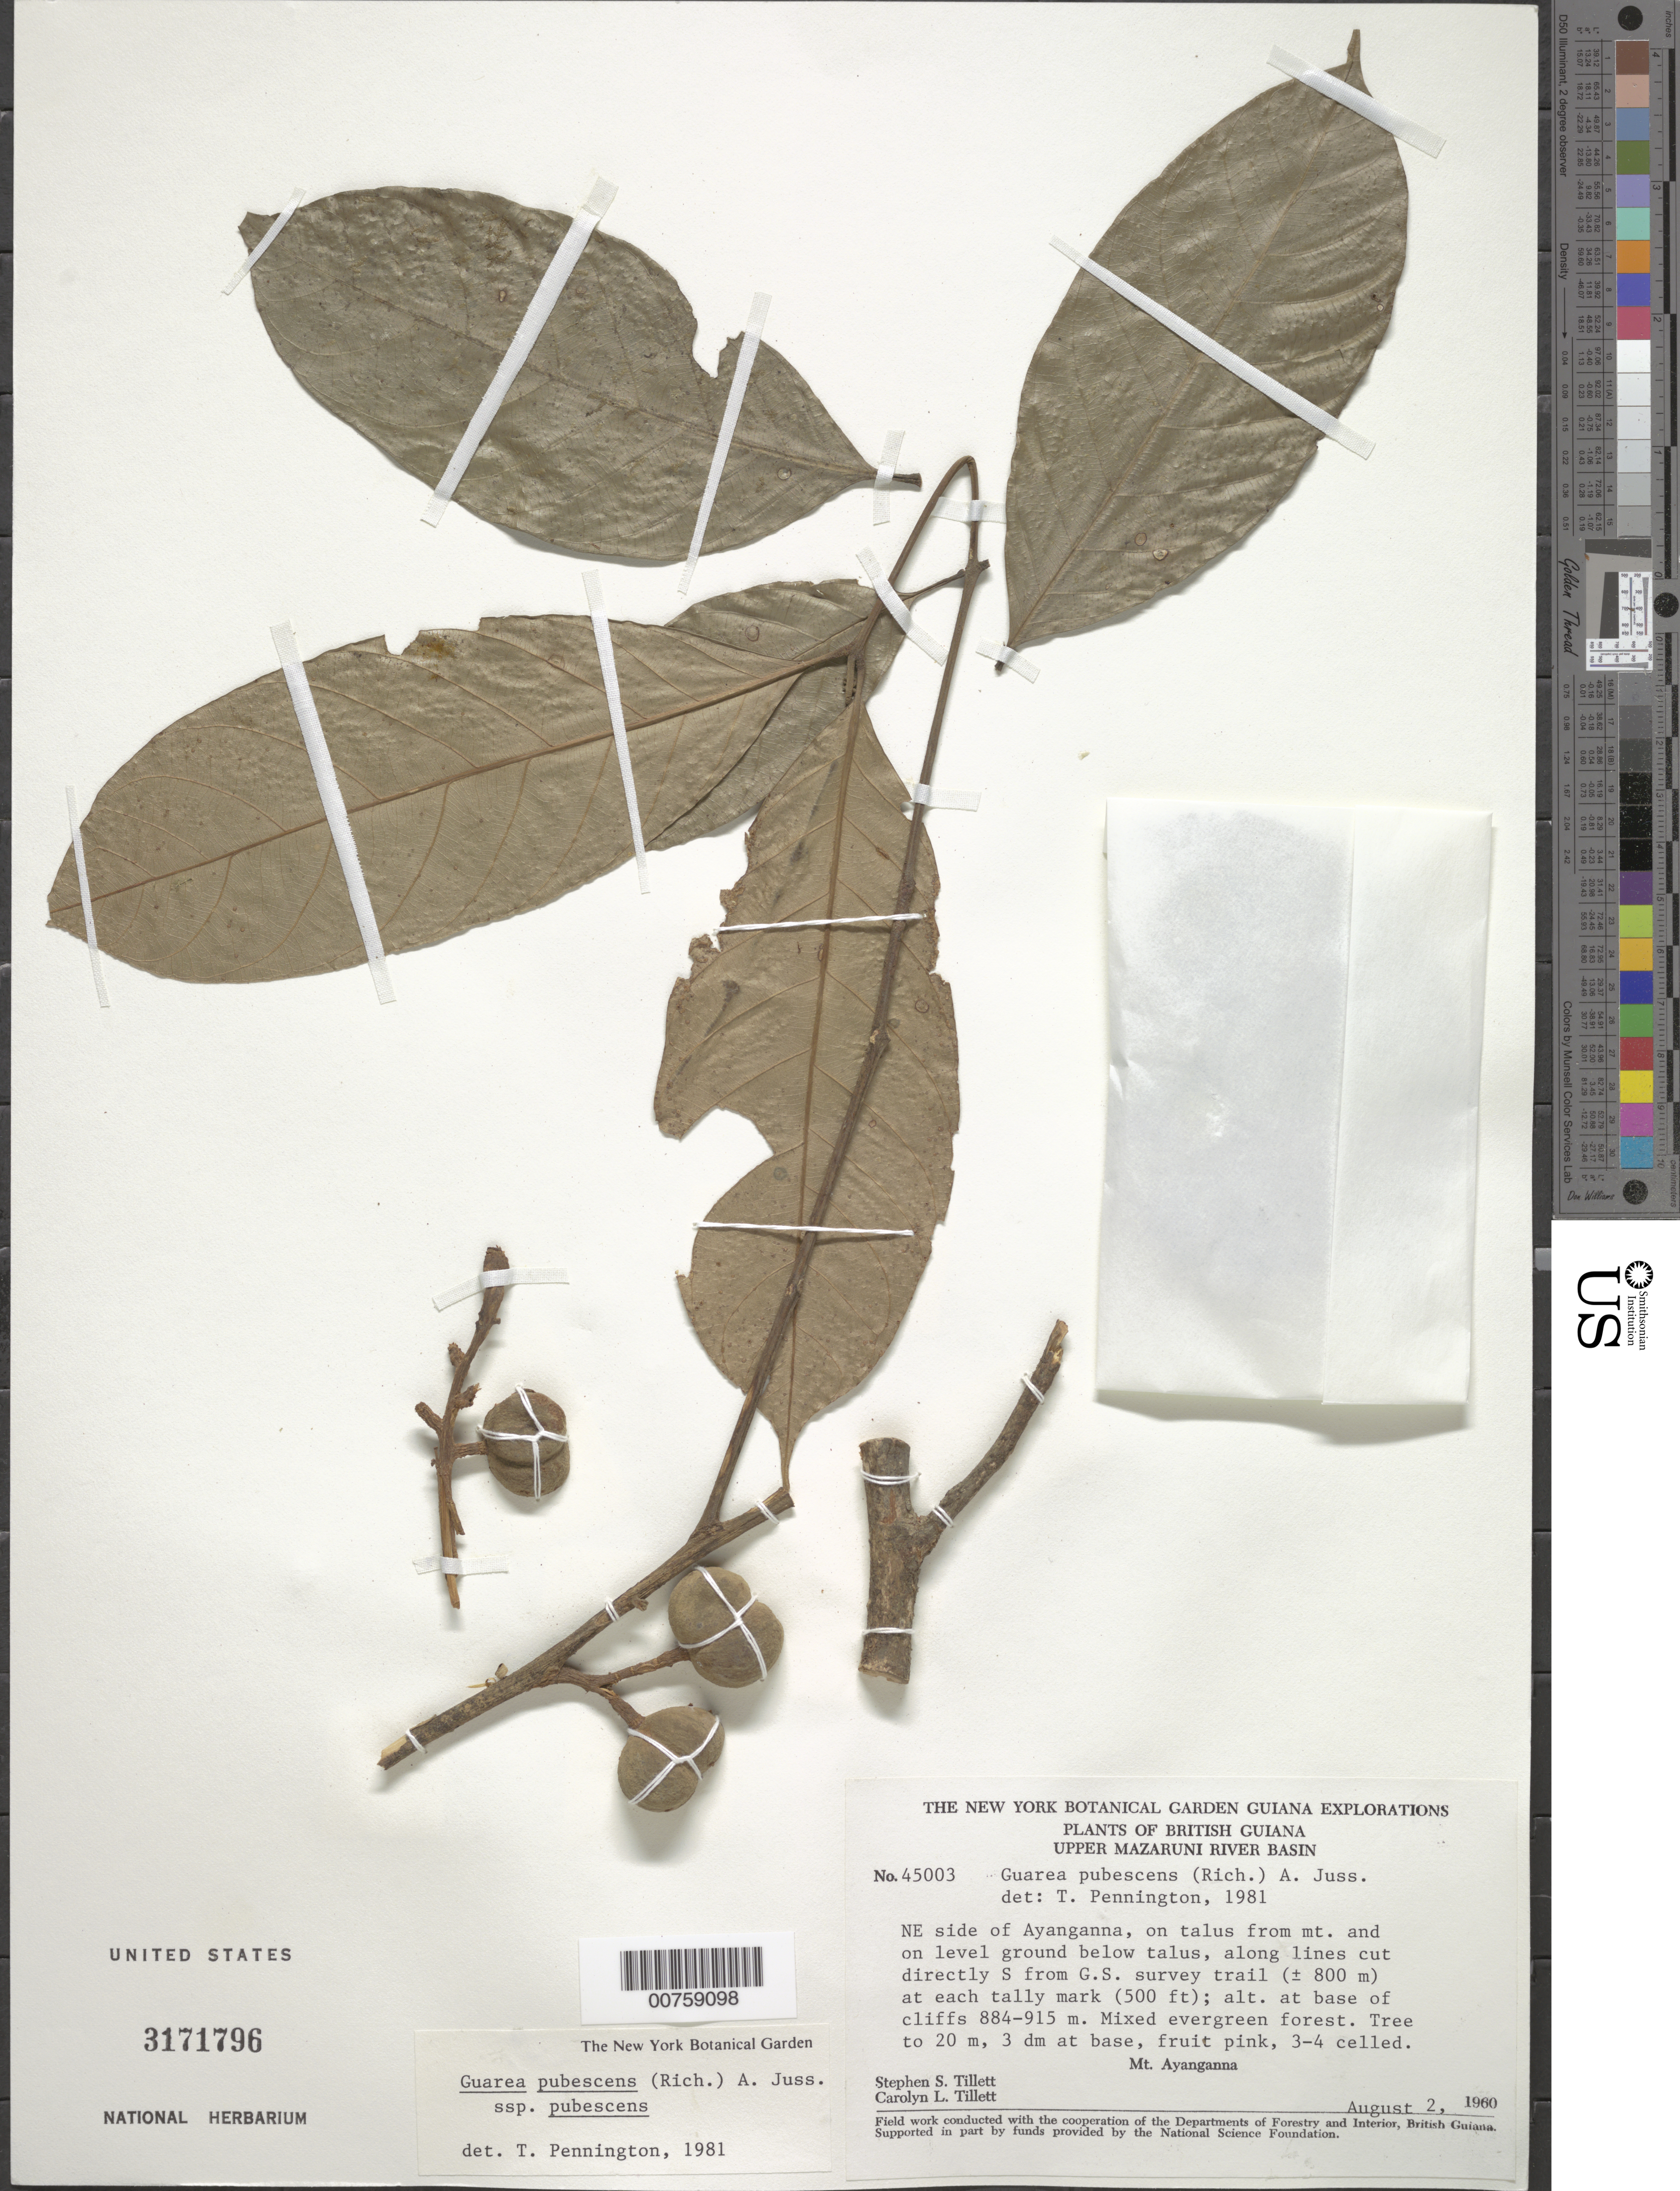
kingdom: Plantae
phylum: Tracheophyta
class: Magnoliopsida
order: Sapindales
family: Meliaceae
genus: Guarea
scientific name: Guarea pubescens subsp. pubescens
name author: (Rich.) A. Juss.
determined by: Pennington, T. D., (K)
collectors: S. S. Tillett, C. L. Tillett & R. Boyan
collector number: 45003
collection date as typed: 2-Aug-60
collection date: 1960-08-02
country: Guyana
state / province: Cuyuni-Mazaruni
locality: Mt. Ayanganna, NE side of, Upper Mazaruni R Basin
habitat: Mixed evergreen forest on level ground and talus slope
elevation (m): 884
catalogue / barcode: US 3171796